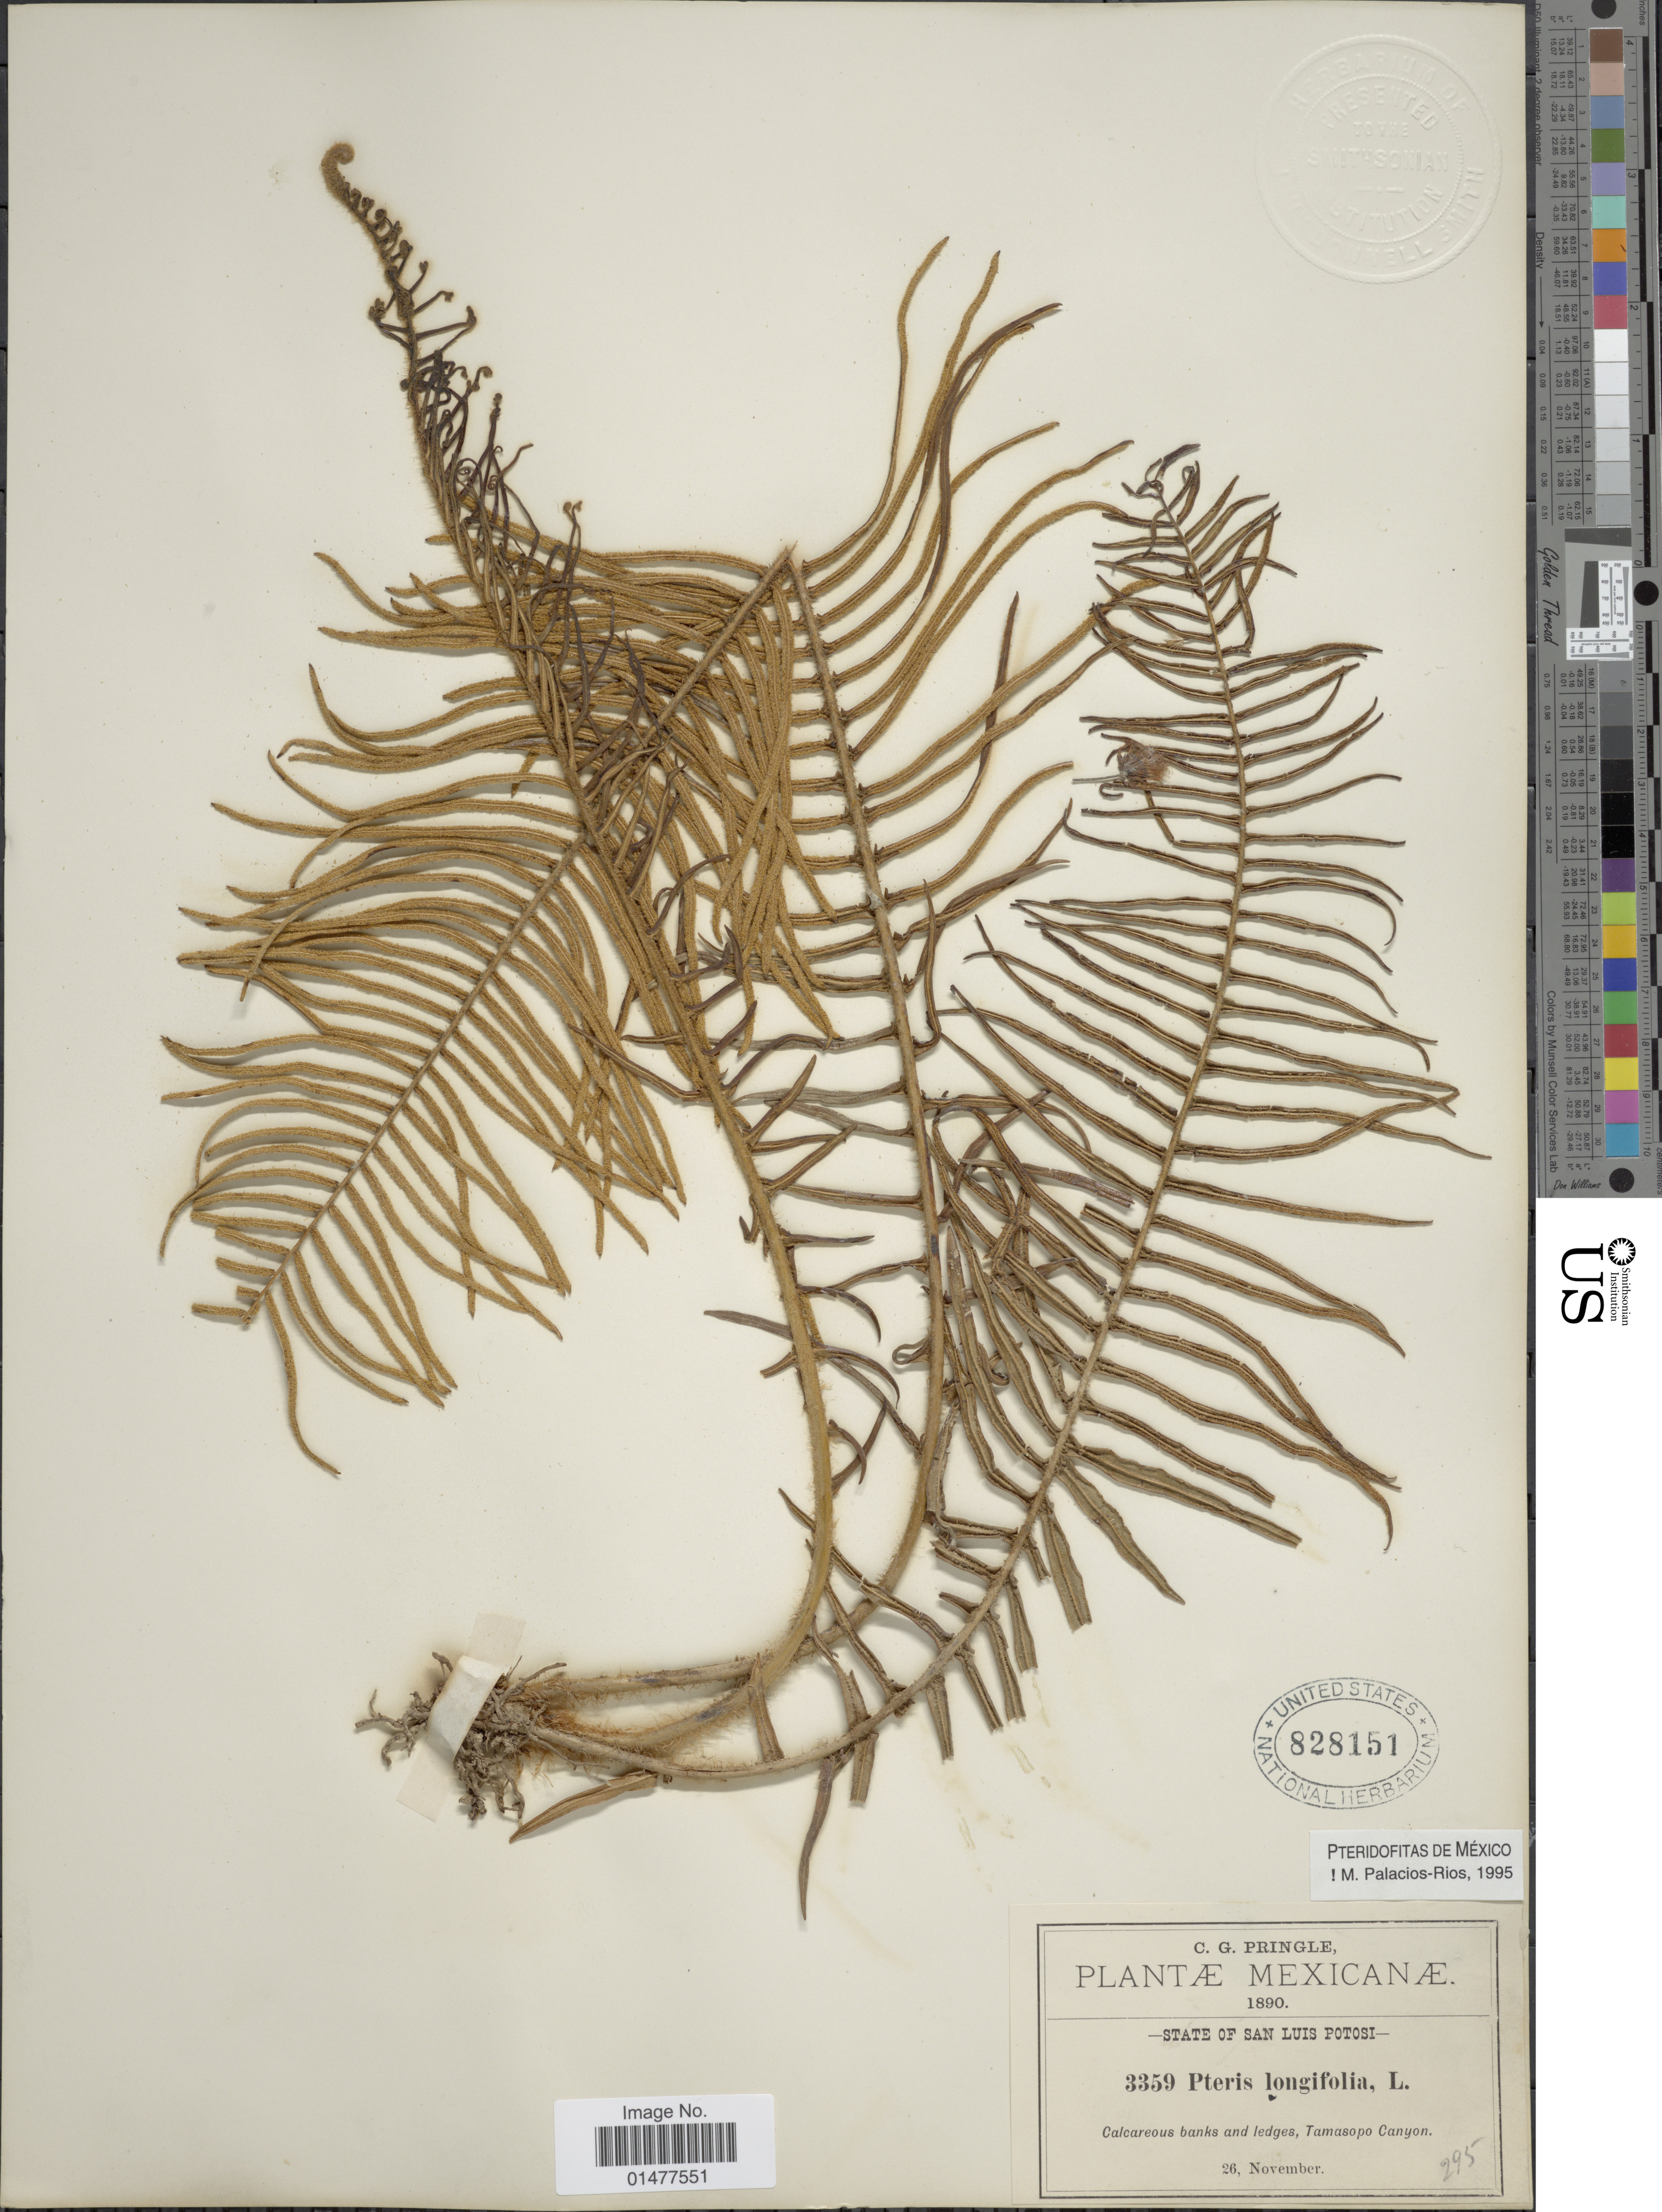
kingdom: Plantae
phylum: Tracheophyta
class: Polypodiopsida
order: Polypodiales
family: Pteridaceae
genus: Pteris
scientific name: Pteris longifolia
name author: L.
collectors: C. G. Pringle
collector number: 3359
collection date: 1890-11-26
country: Mexico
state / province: San Luis Potosí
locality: Calcareous banks and ledges, Tamasopo Canyon.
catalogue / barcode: US 828151